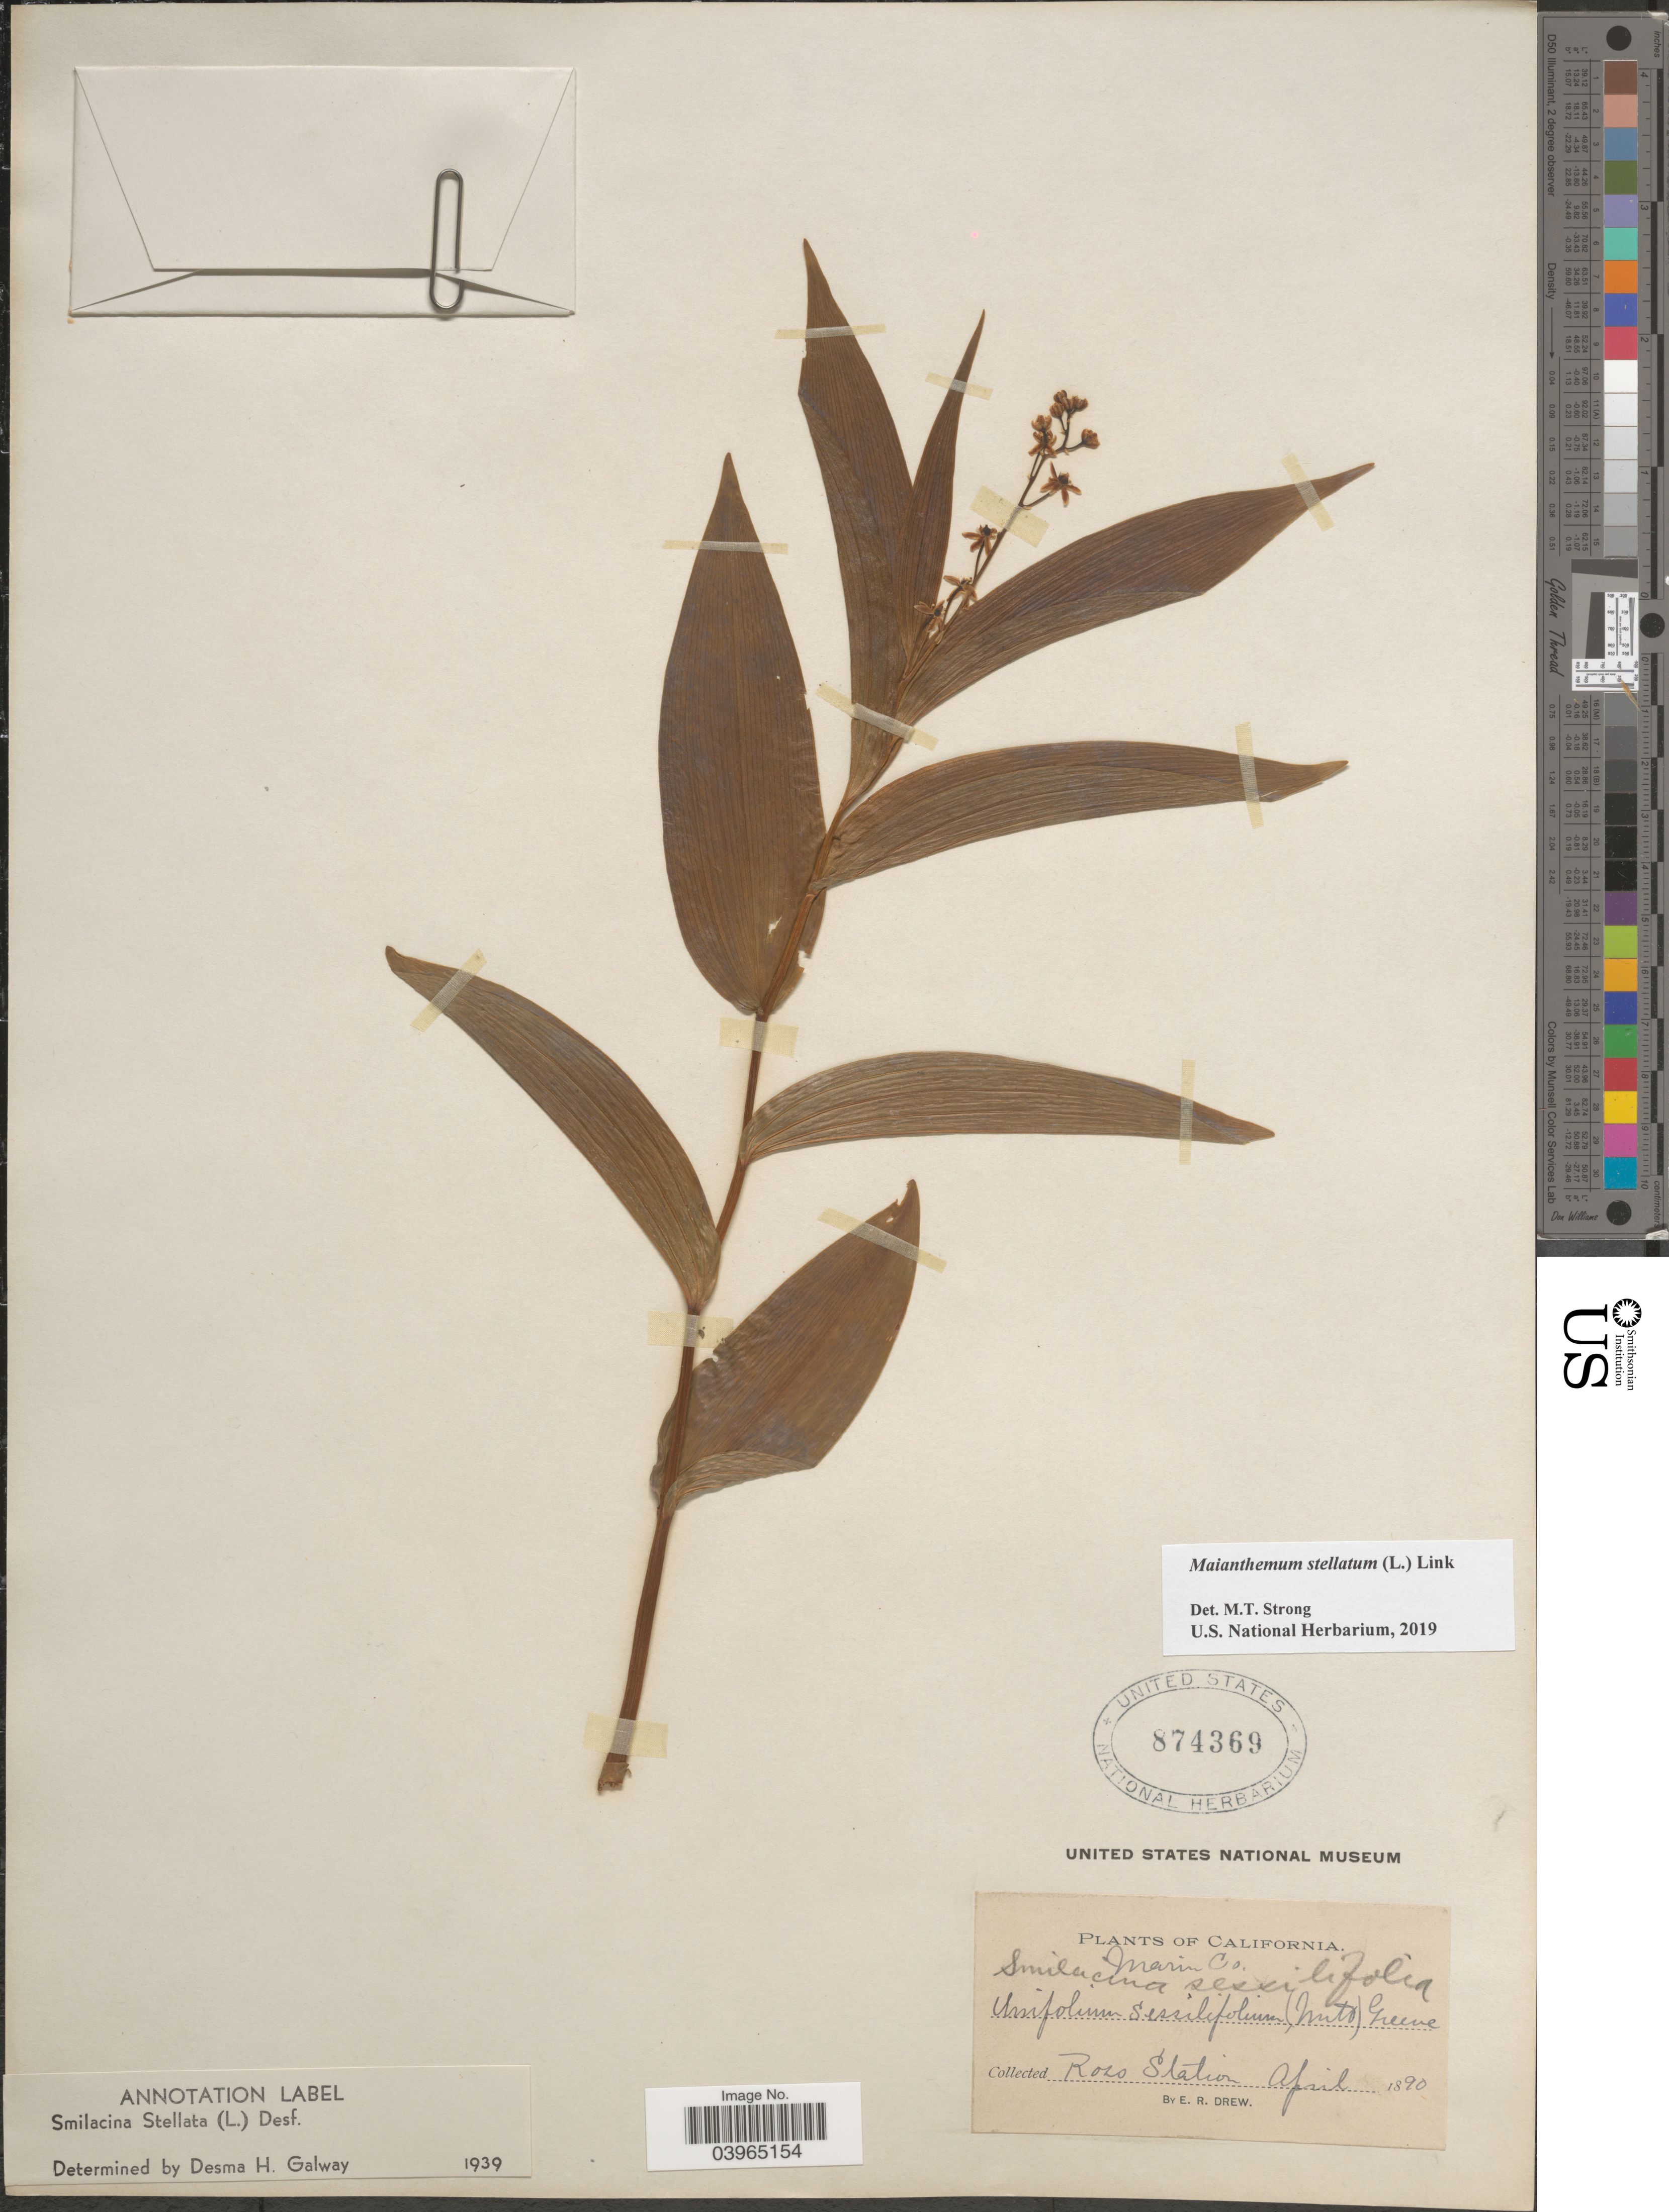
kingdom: Plantae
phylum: Tracheophyta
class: Liliopsida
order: Asparagales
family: Asparagaceae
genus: Maianthemum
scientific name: Maianthemum stellatum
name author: (L.) Link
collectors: E. Drew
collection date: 1890-04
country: United States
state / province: California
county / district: Marin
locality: Marin Co. Ross Station.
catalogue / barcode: US 874369